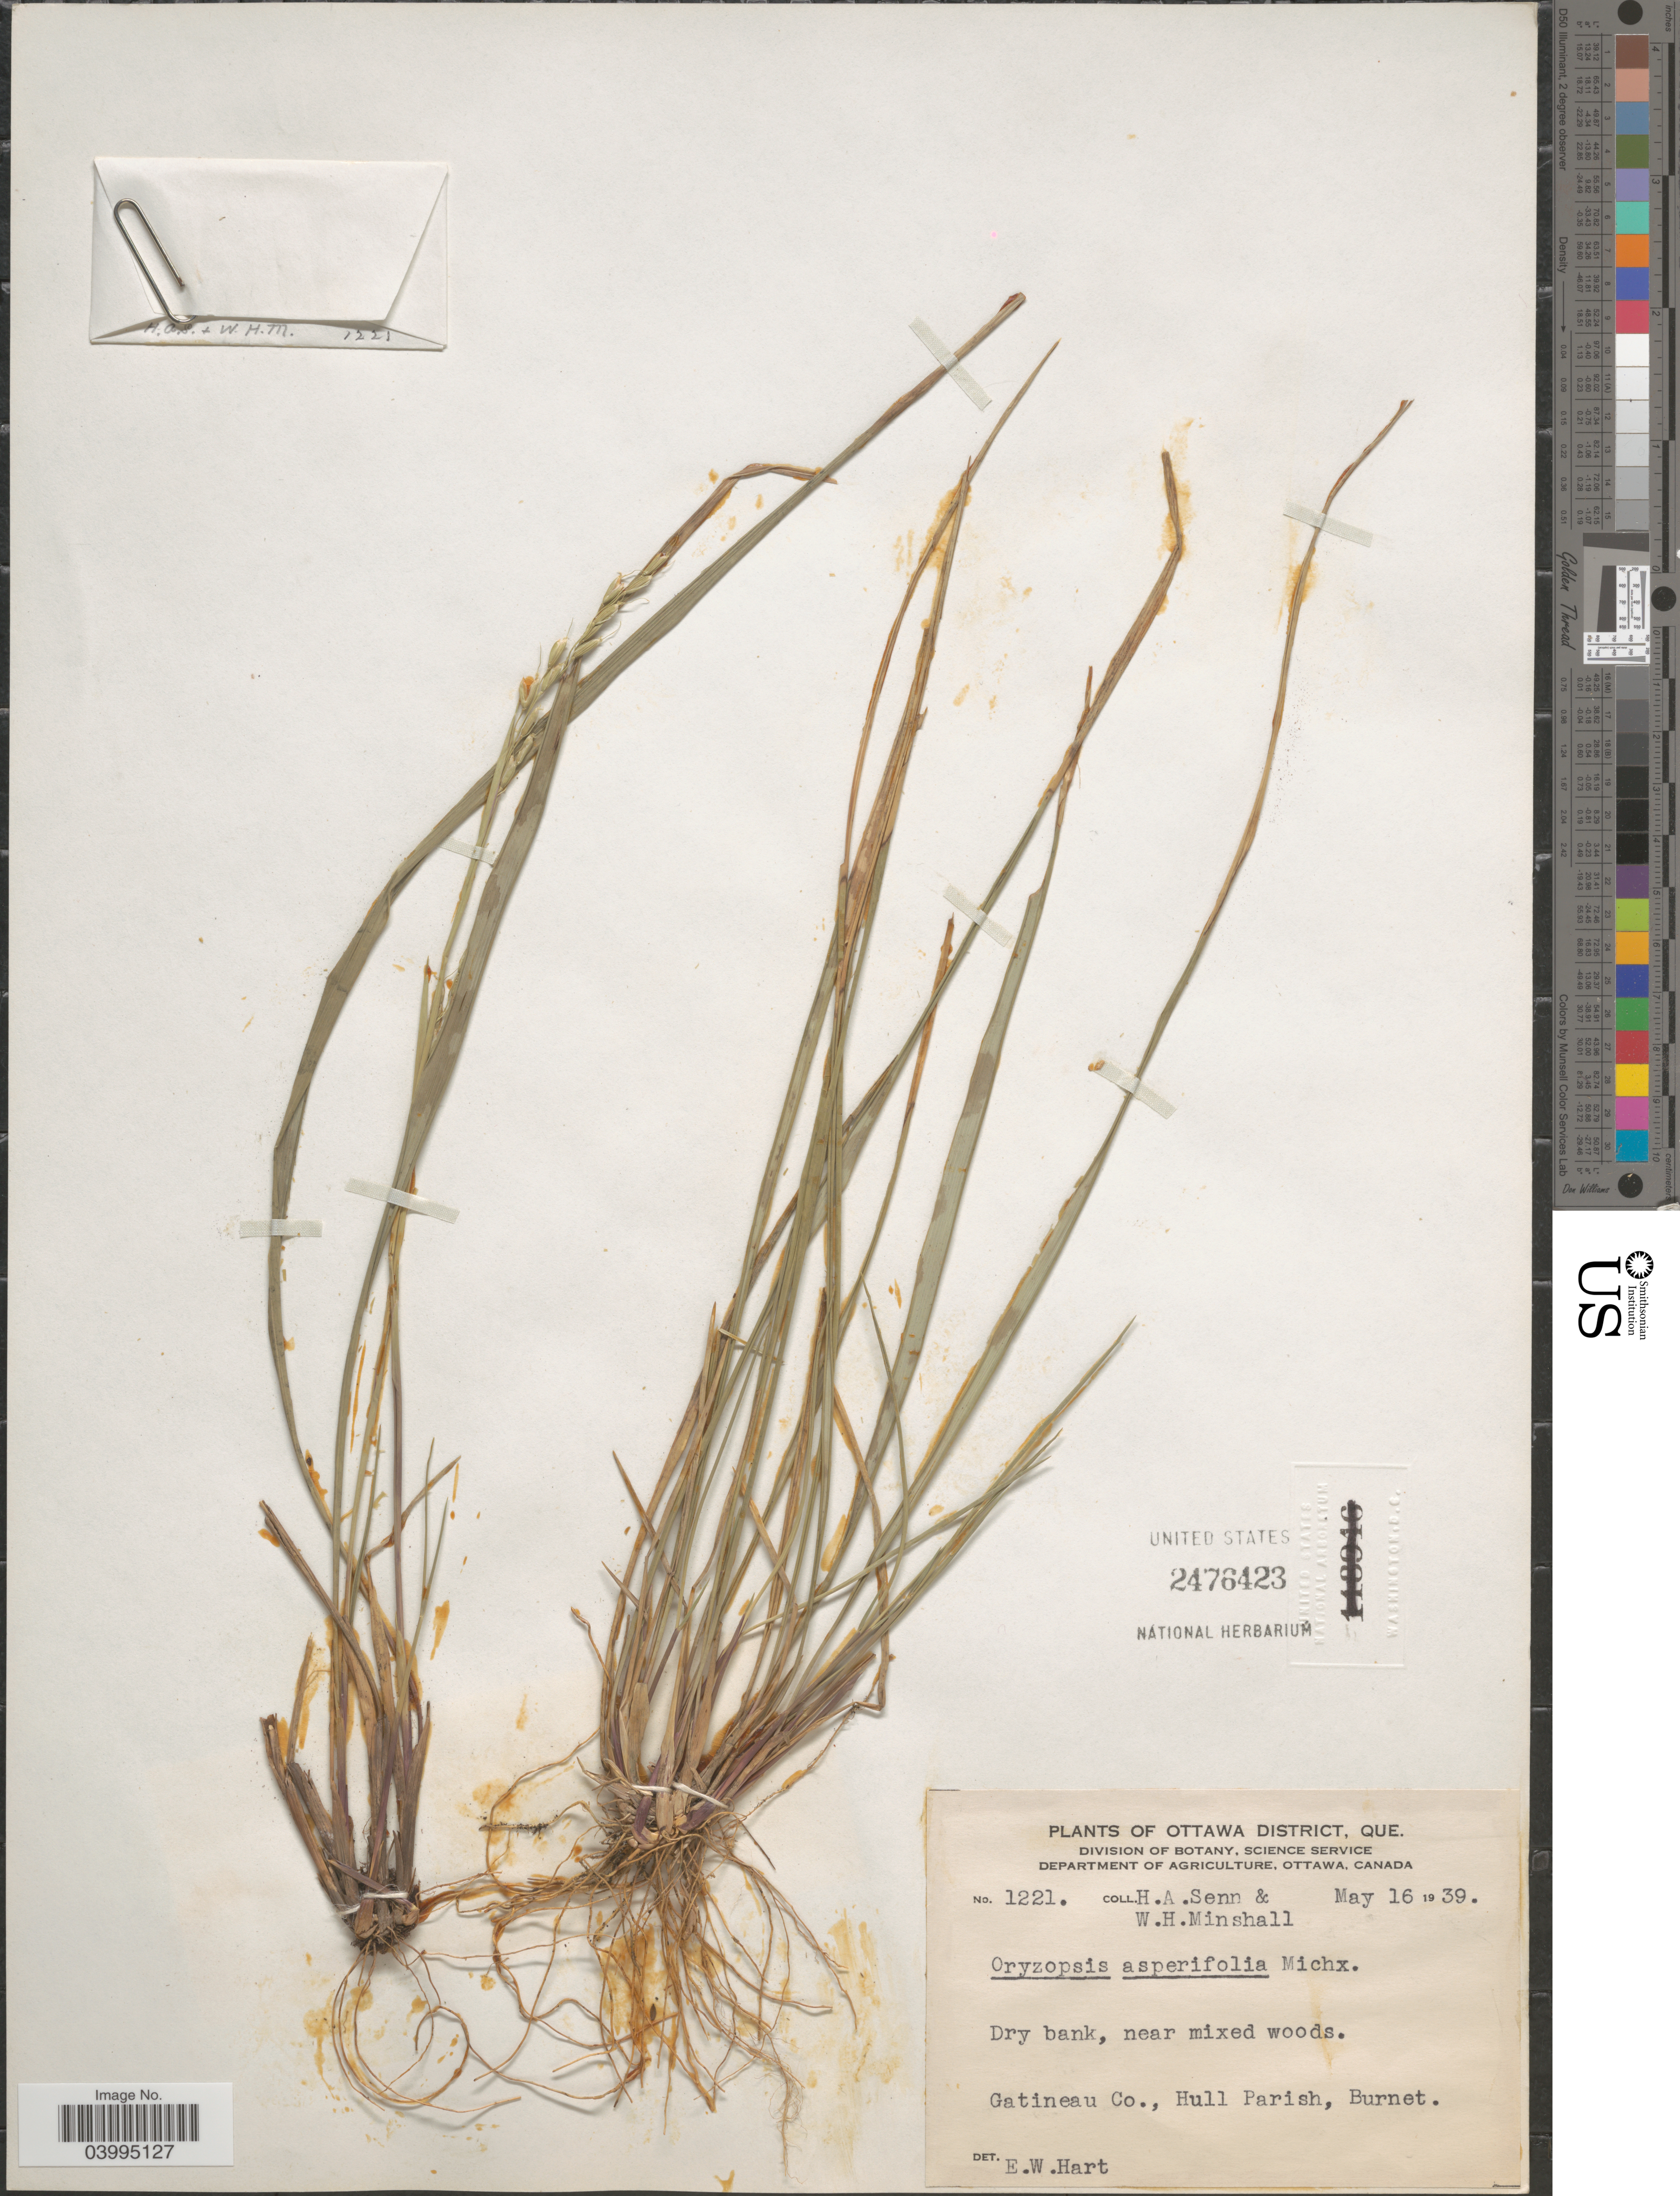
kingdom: Plantae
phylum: Tracheophyta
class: Liliopsida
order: Poales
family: Poaceae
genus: Oryzopsis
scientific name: Oryzopsis asperifolia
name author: Michx.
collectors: H. Senn & W. Minshall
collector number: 1221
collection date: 1939-05-16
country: Canada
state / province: Quebec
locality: Ottawa District. Dry bank, near mixed woods. Gatineau Co., Hull Parish, Burnet.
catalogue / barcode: US 2476423